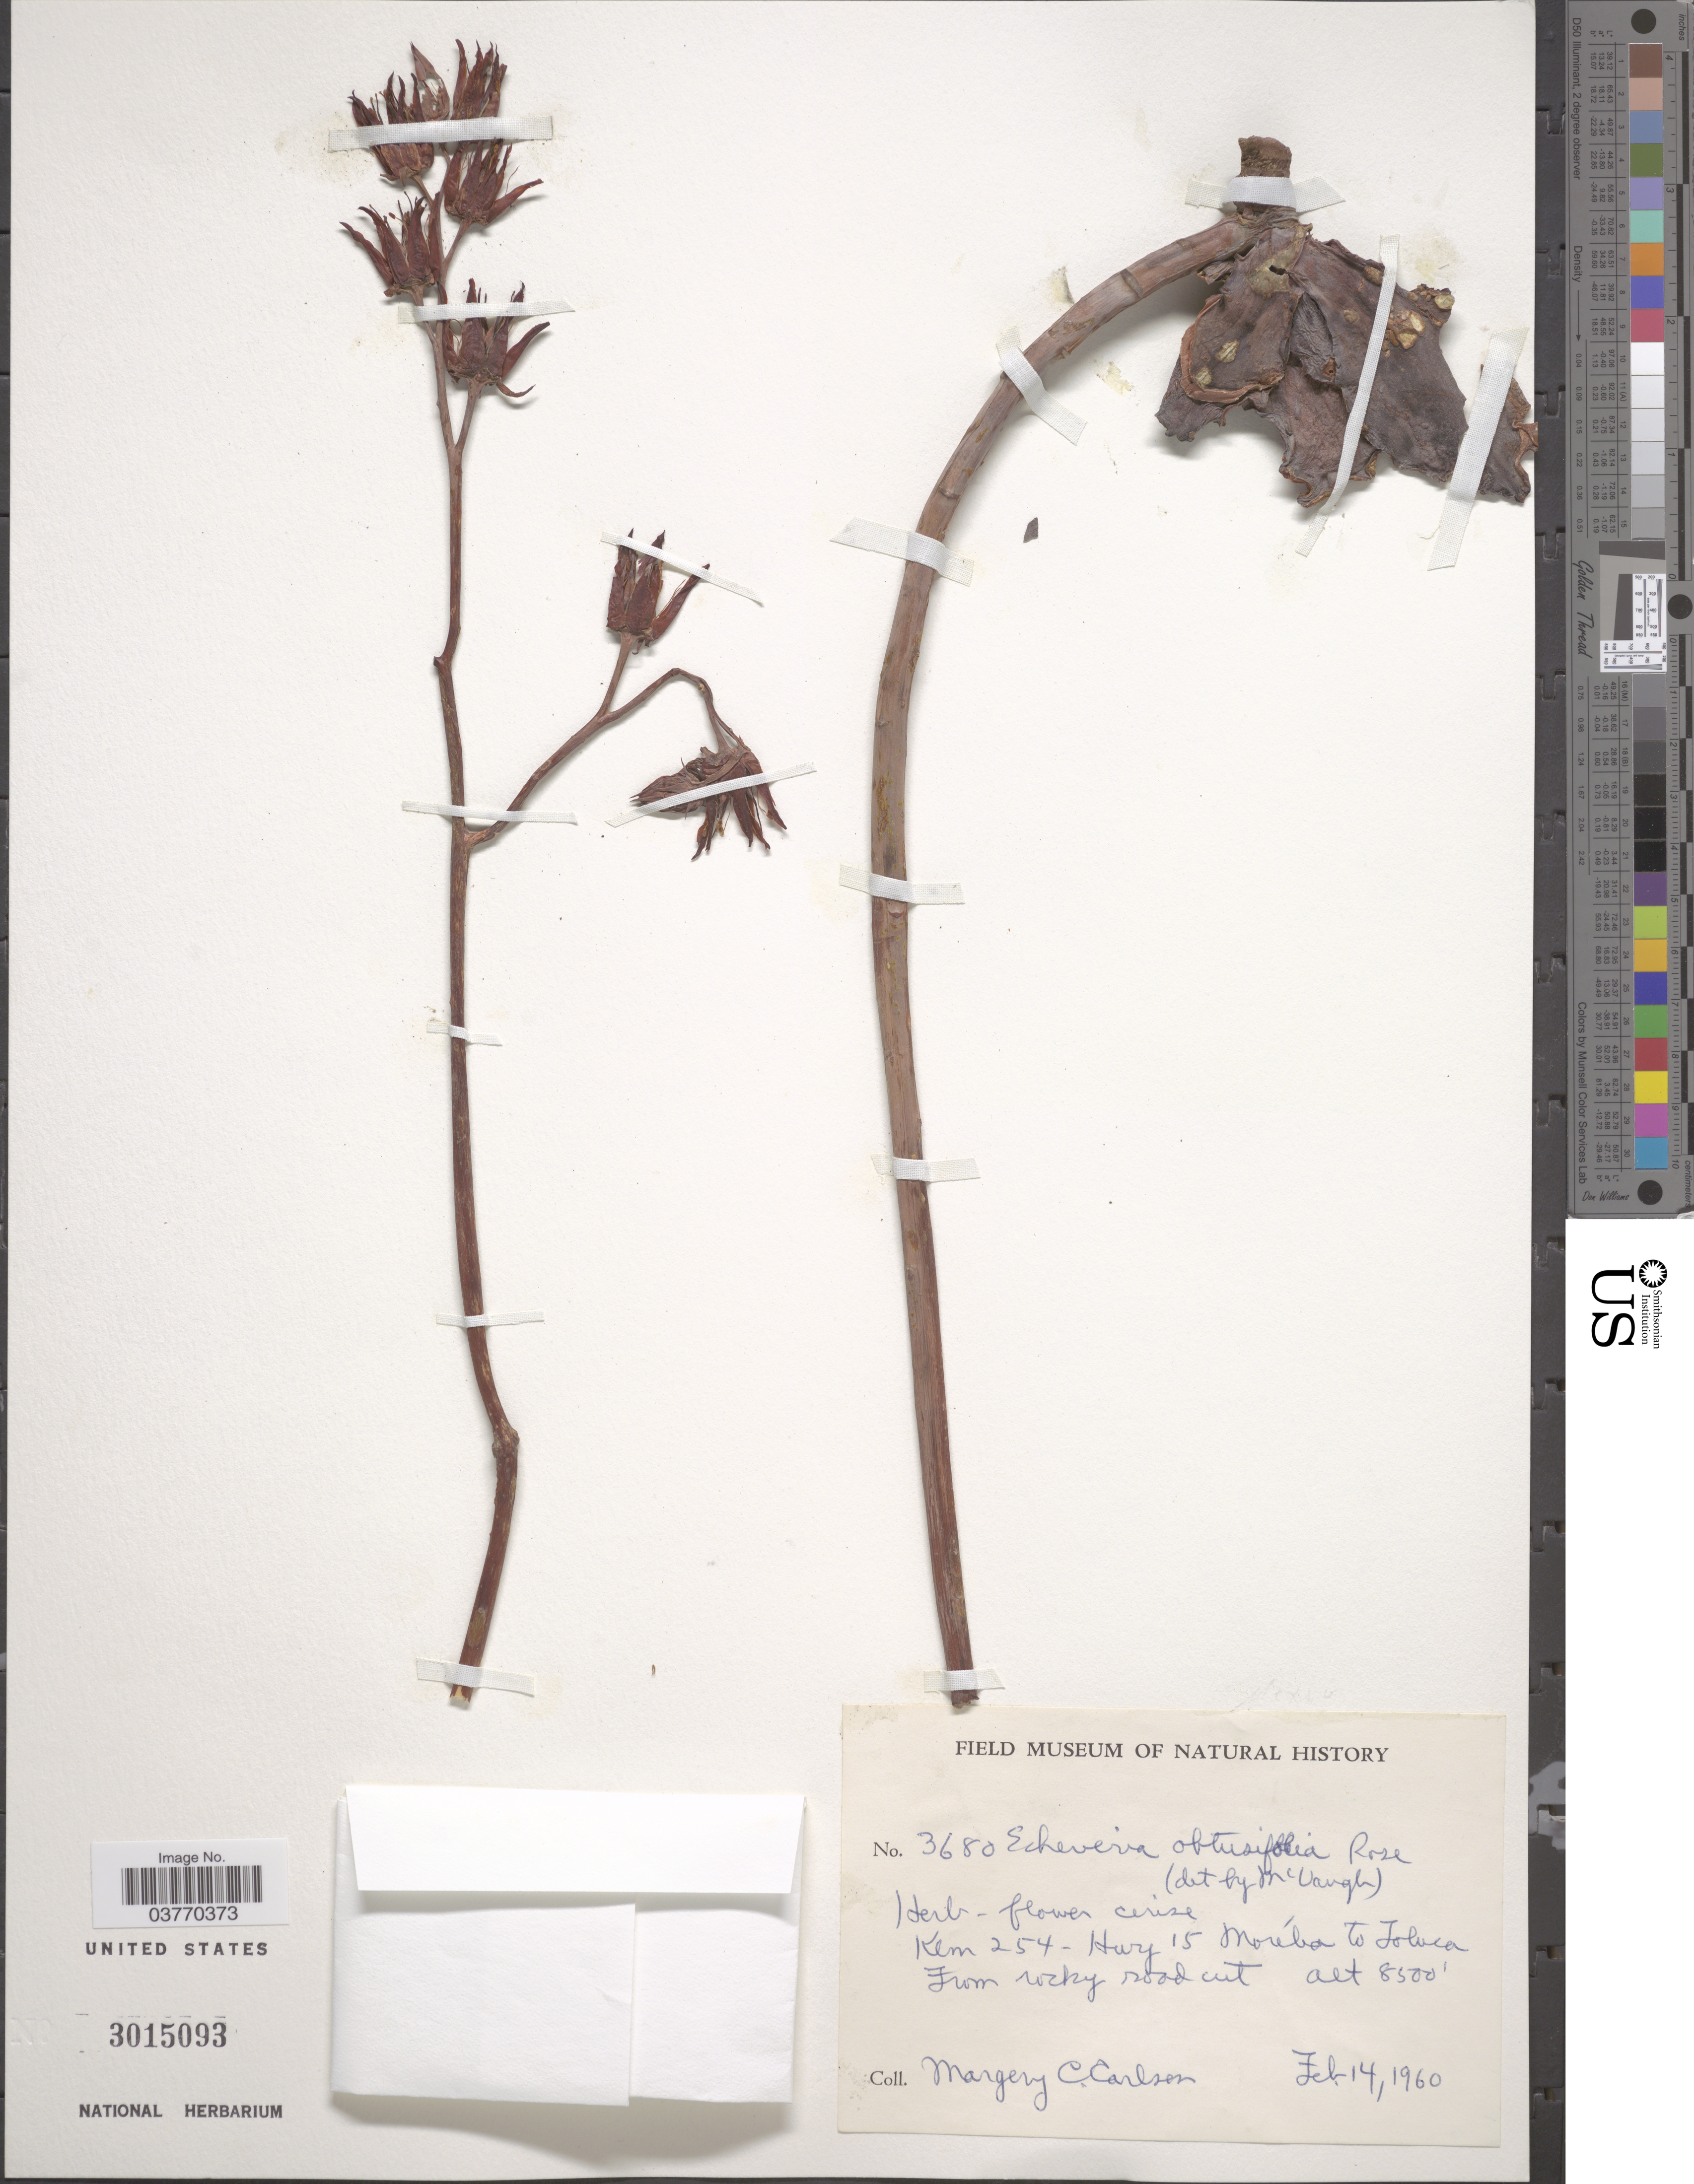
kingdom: Plantae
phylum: Tracheophyta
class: Magnoliopsida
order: Saxifragales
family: Crassulaceae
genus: Echeveria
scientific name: Echeveria obtusifolia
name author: Rose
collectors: M. C. Carlson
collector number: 3680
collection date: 1960-02-14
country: Mexico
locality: Klm 254-Hwy 15 Moréba to Toluca.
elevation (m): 2591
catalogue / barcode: US 3015093